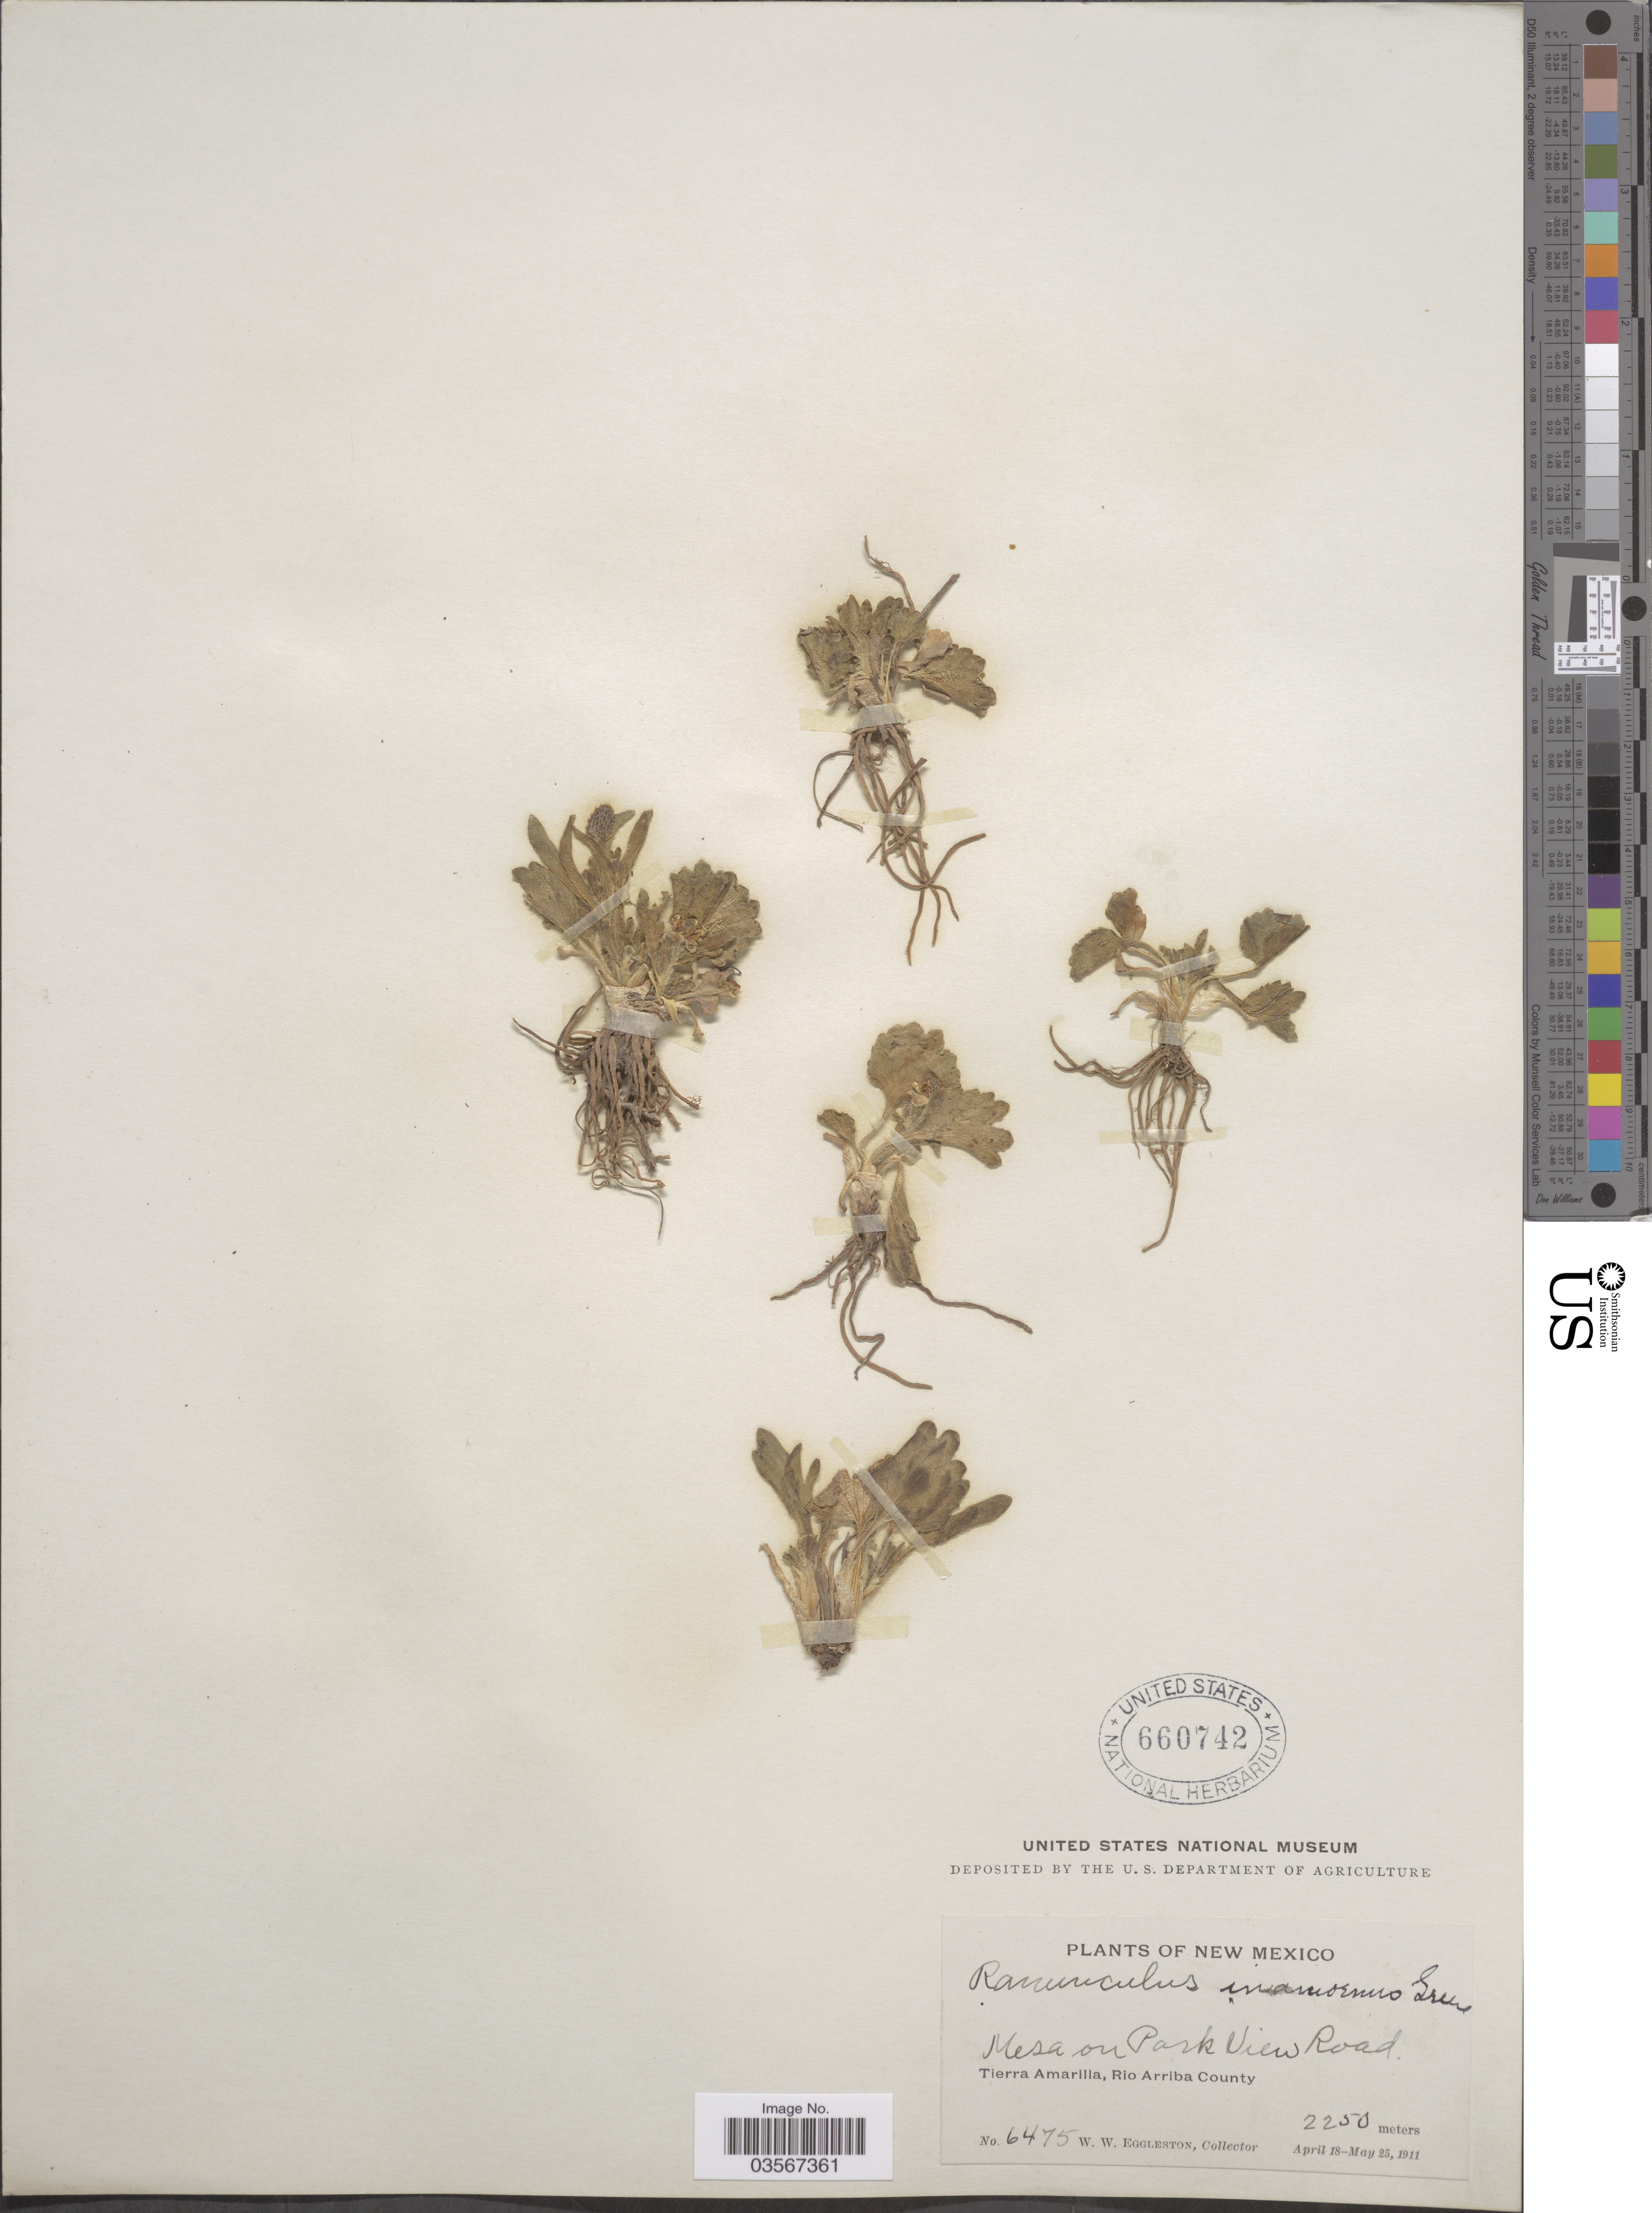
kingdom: Plantae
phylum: Tracheophyta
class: Magnoliopsida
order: Ranunculales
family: Ranunculaceae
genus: Ranunculus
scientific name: Ranunculus inamoenus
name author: Greene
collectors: W. W. Eggleston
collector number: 6475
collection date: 1911-04-18/1911-05-25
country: United States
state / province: New Mexico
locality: Mesa on Park View Road. Tierra Amarilla, Rio Arriba County.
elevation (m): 2250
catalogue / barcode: US 660742